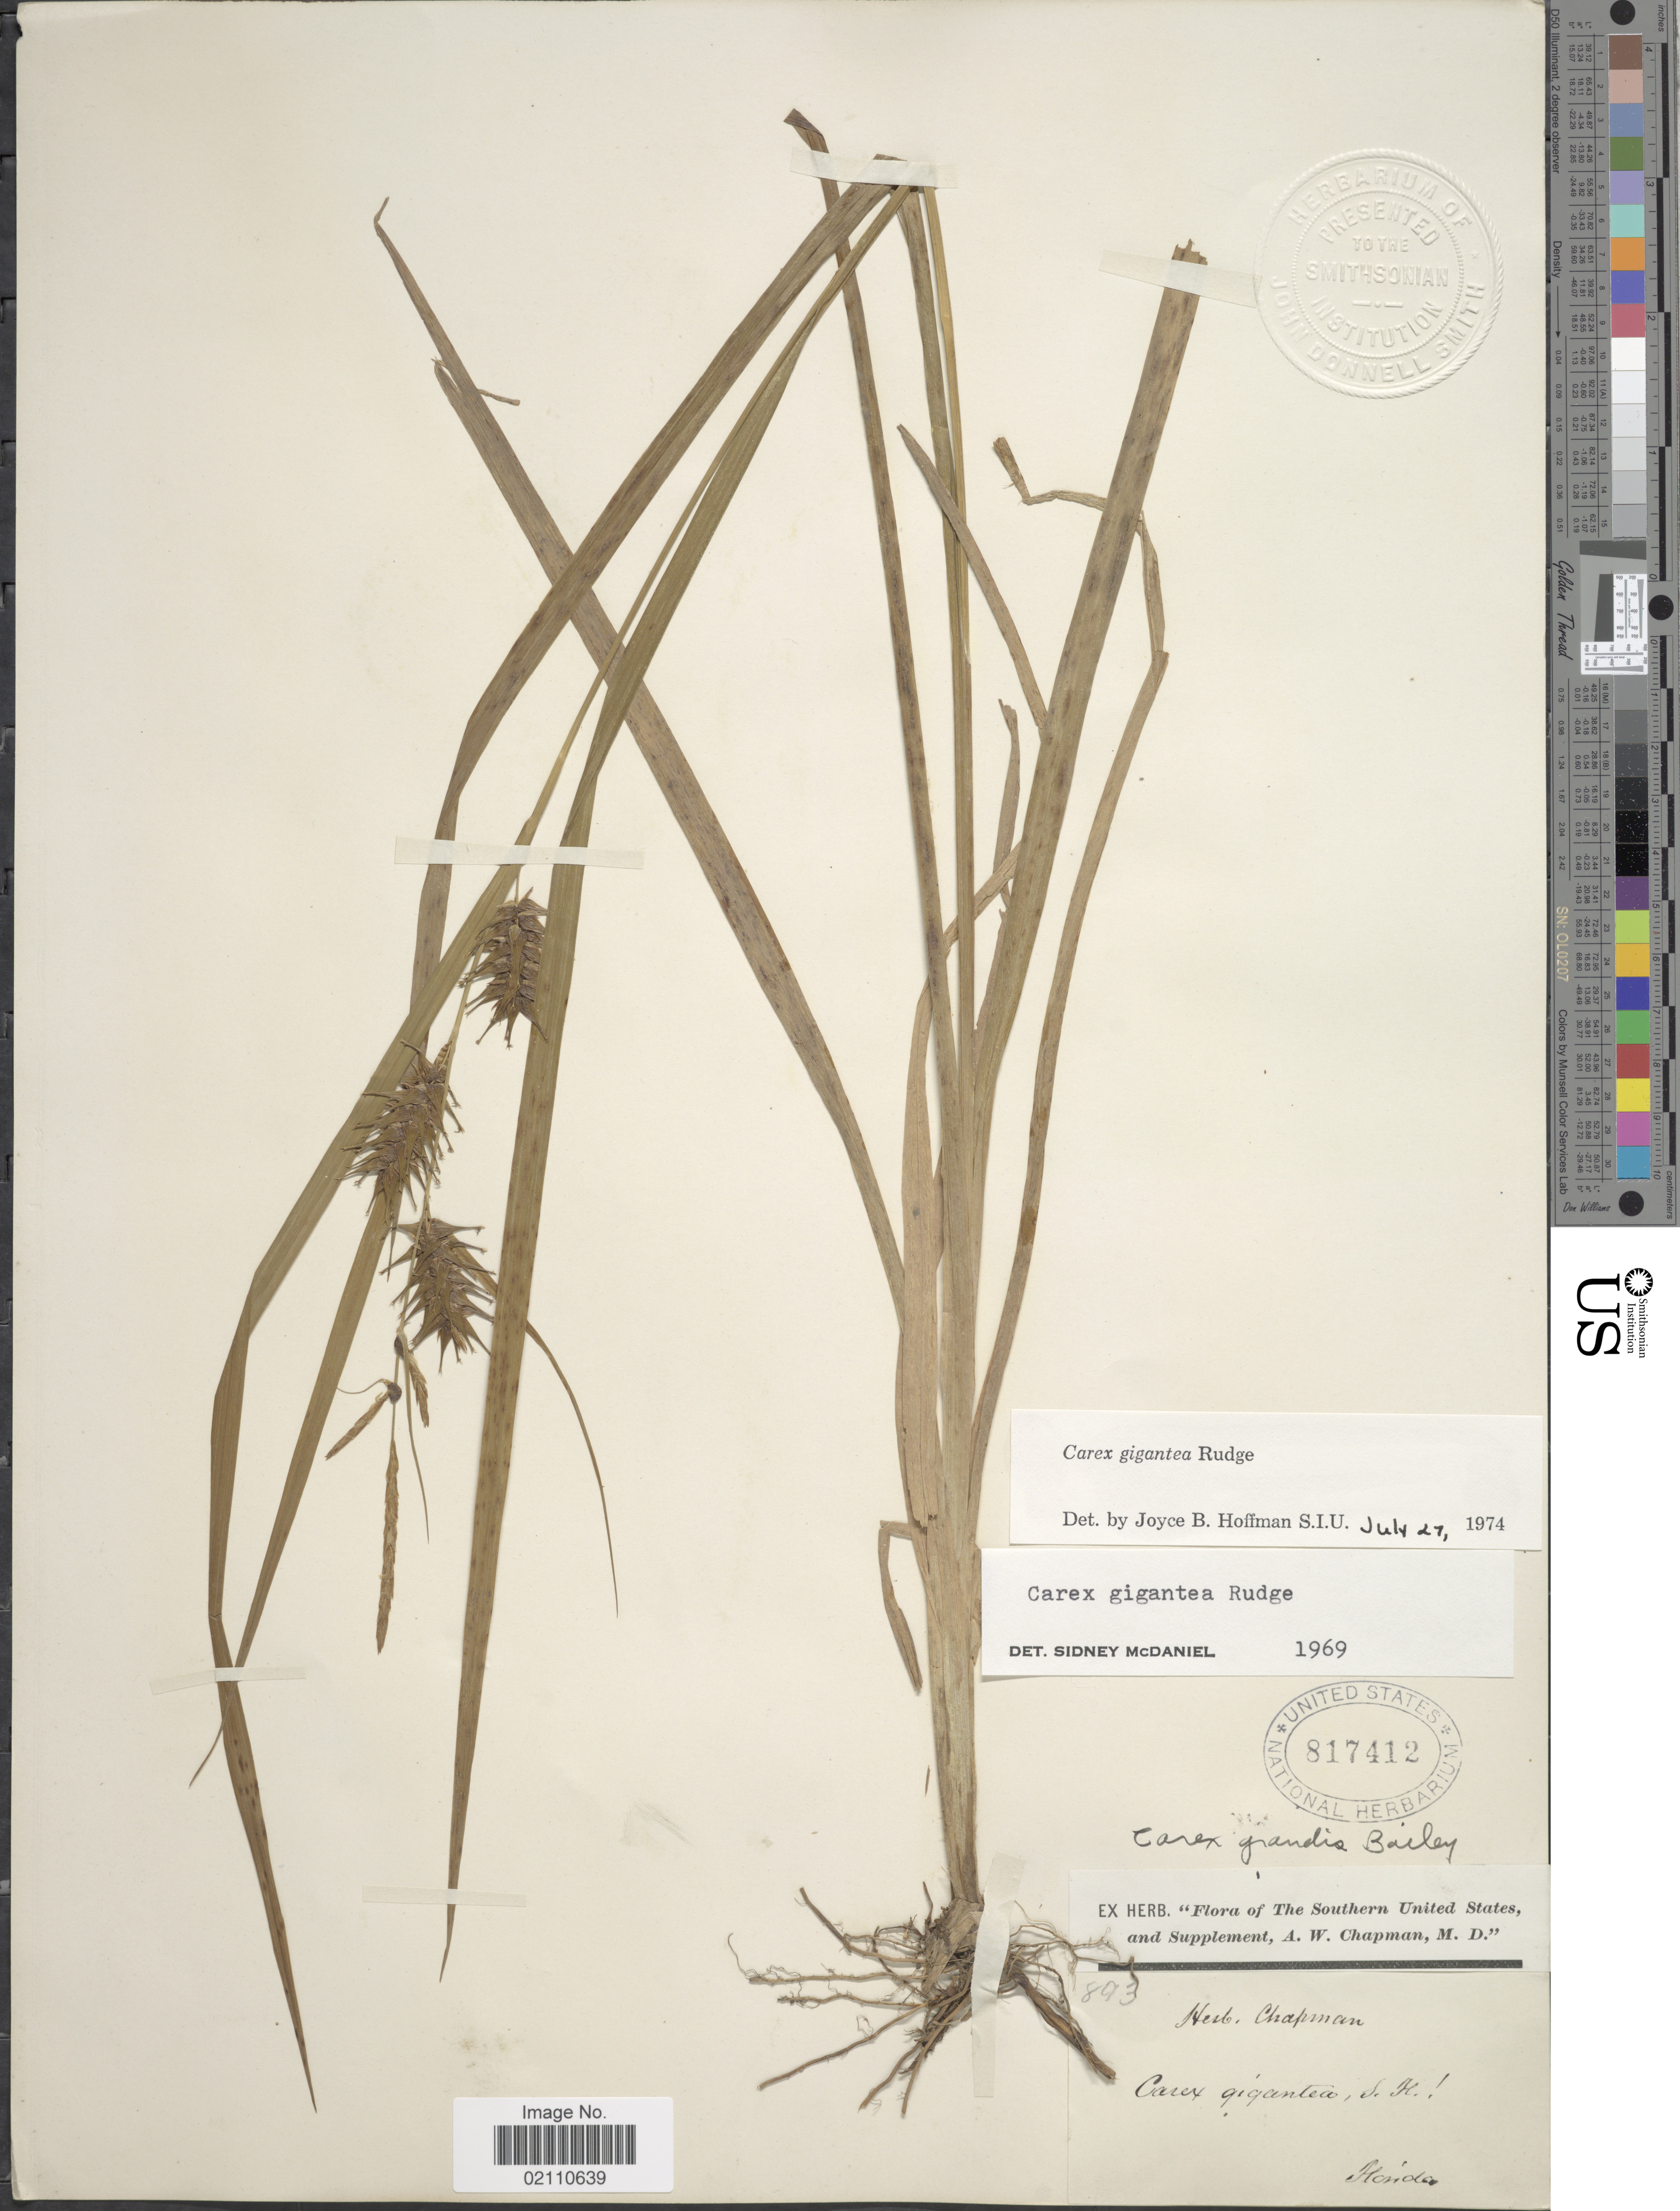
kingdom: Plantae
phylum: Tracheophyta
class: Liliopsida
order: Poales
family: Cyperaceae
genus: Carex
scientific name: Carex gigantea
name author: Rudge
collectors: ex herb. Chapman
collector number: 893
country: United States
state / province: Florida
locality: The Southern United States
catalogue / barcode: US 817412